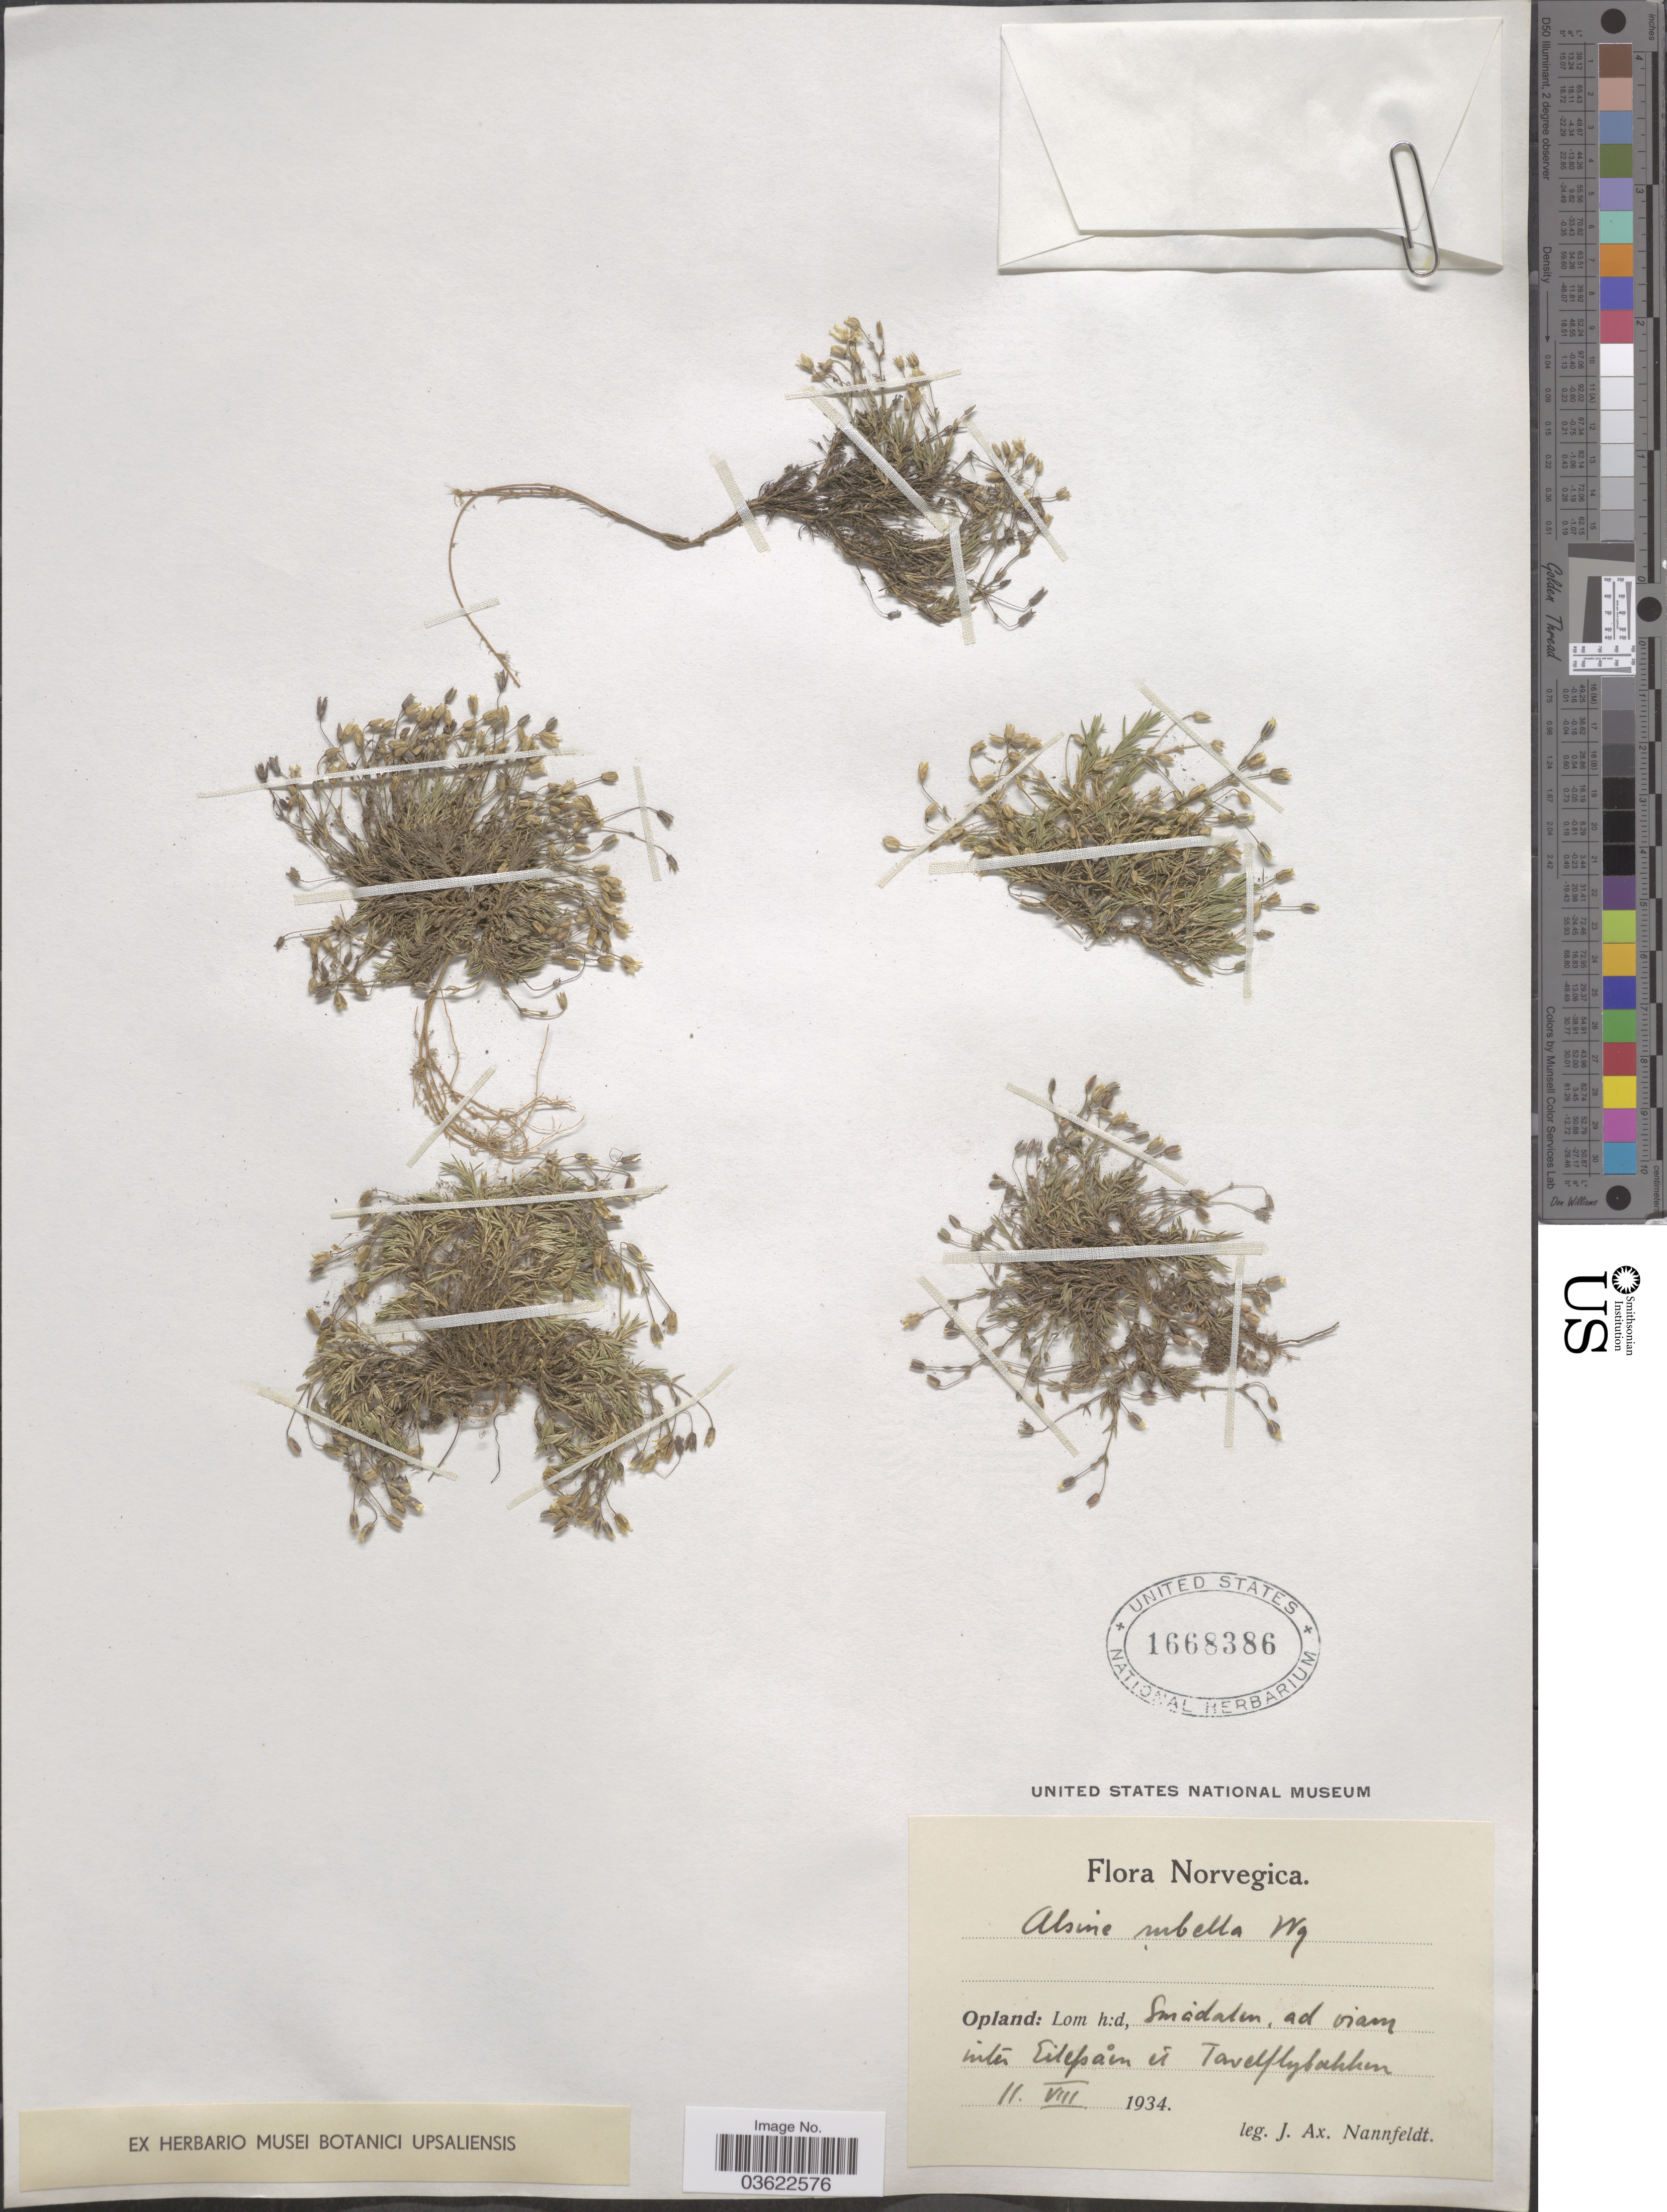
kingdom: Plantae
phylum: Tracheophyta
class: Magnoliopsida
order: Caryophyllales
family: Caryophyllaceae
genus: Arenaria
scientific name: Arenaria rubella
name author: (Wahlenb.) Sm.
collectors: J. Nannfeldt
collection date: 1934-08-11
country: Norway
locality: Norvegica. Opland: Lom h:d, Smádalen, ad viam inter Eilefsaen in Tavelflybekken.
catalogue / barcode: US 1668386